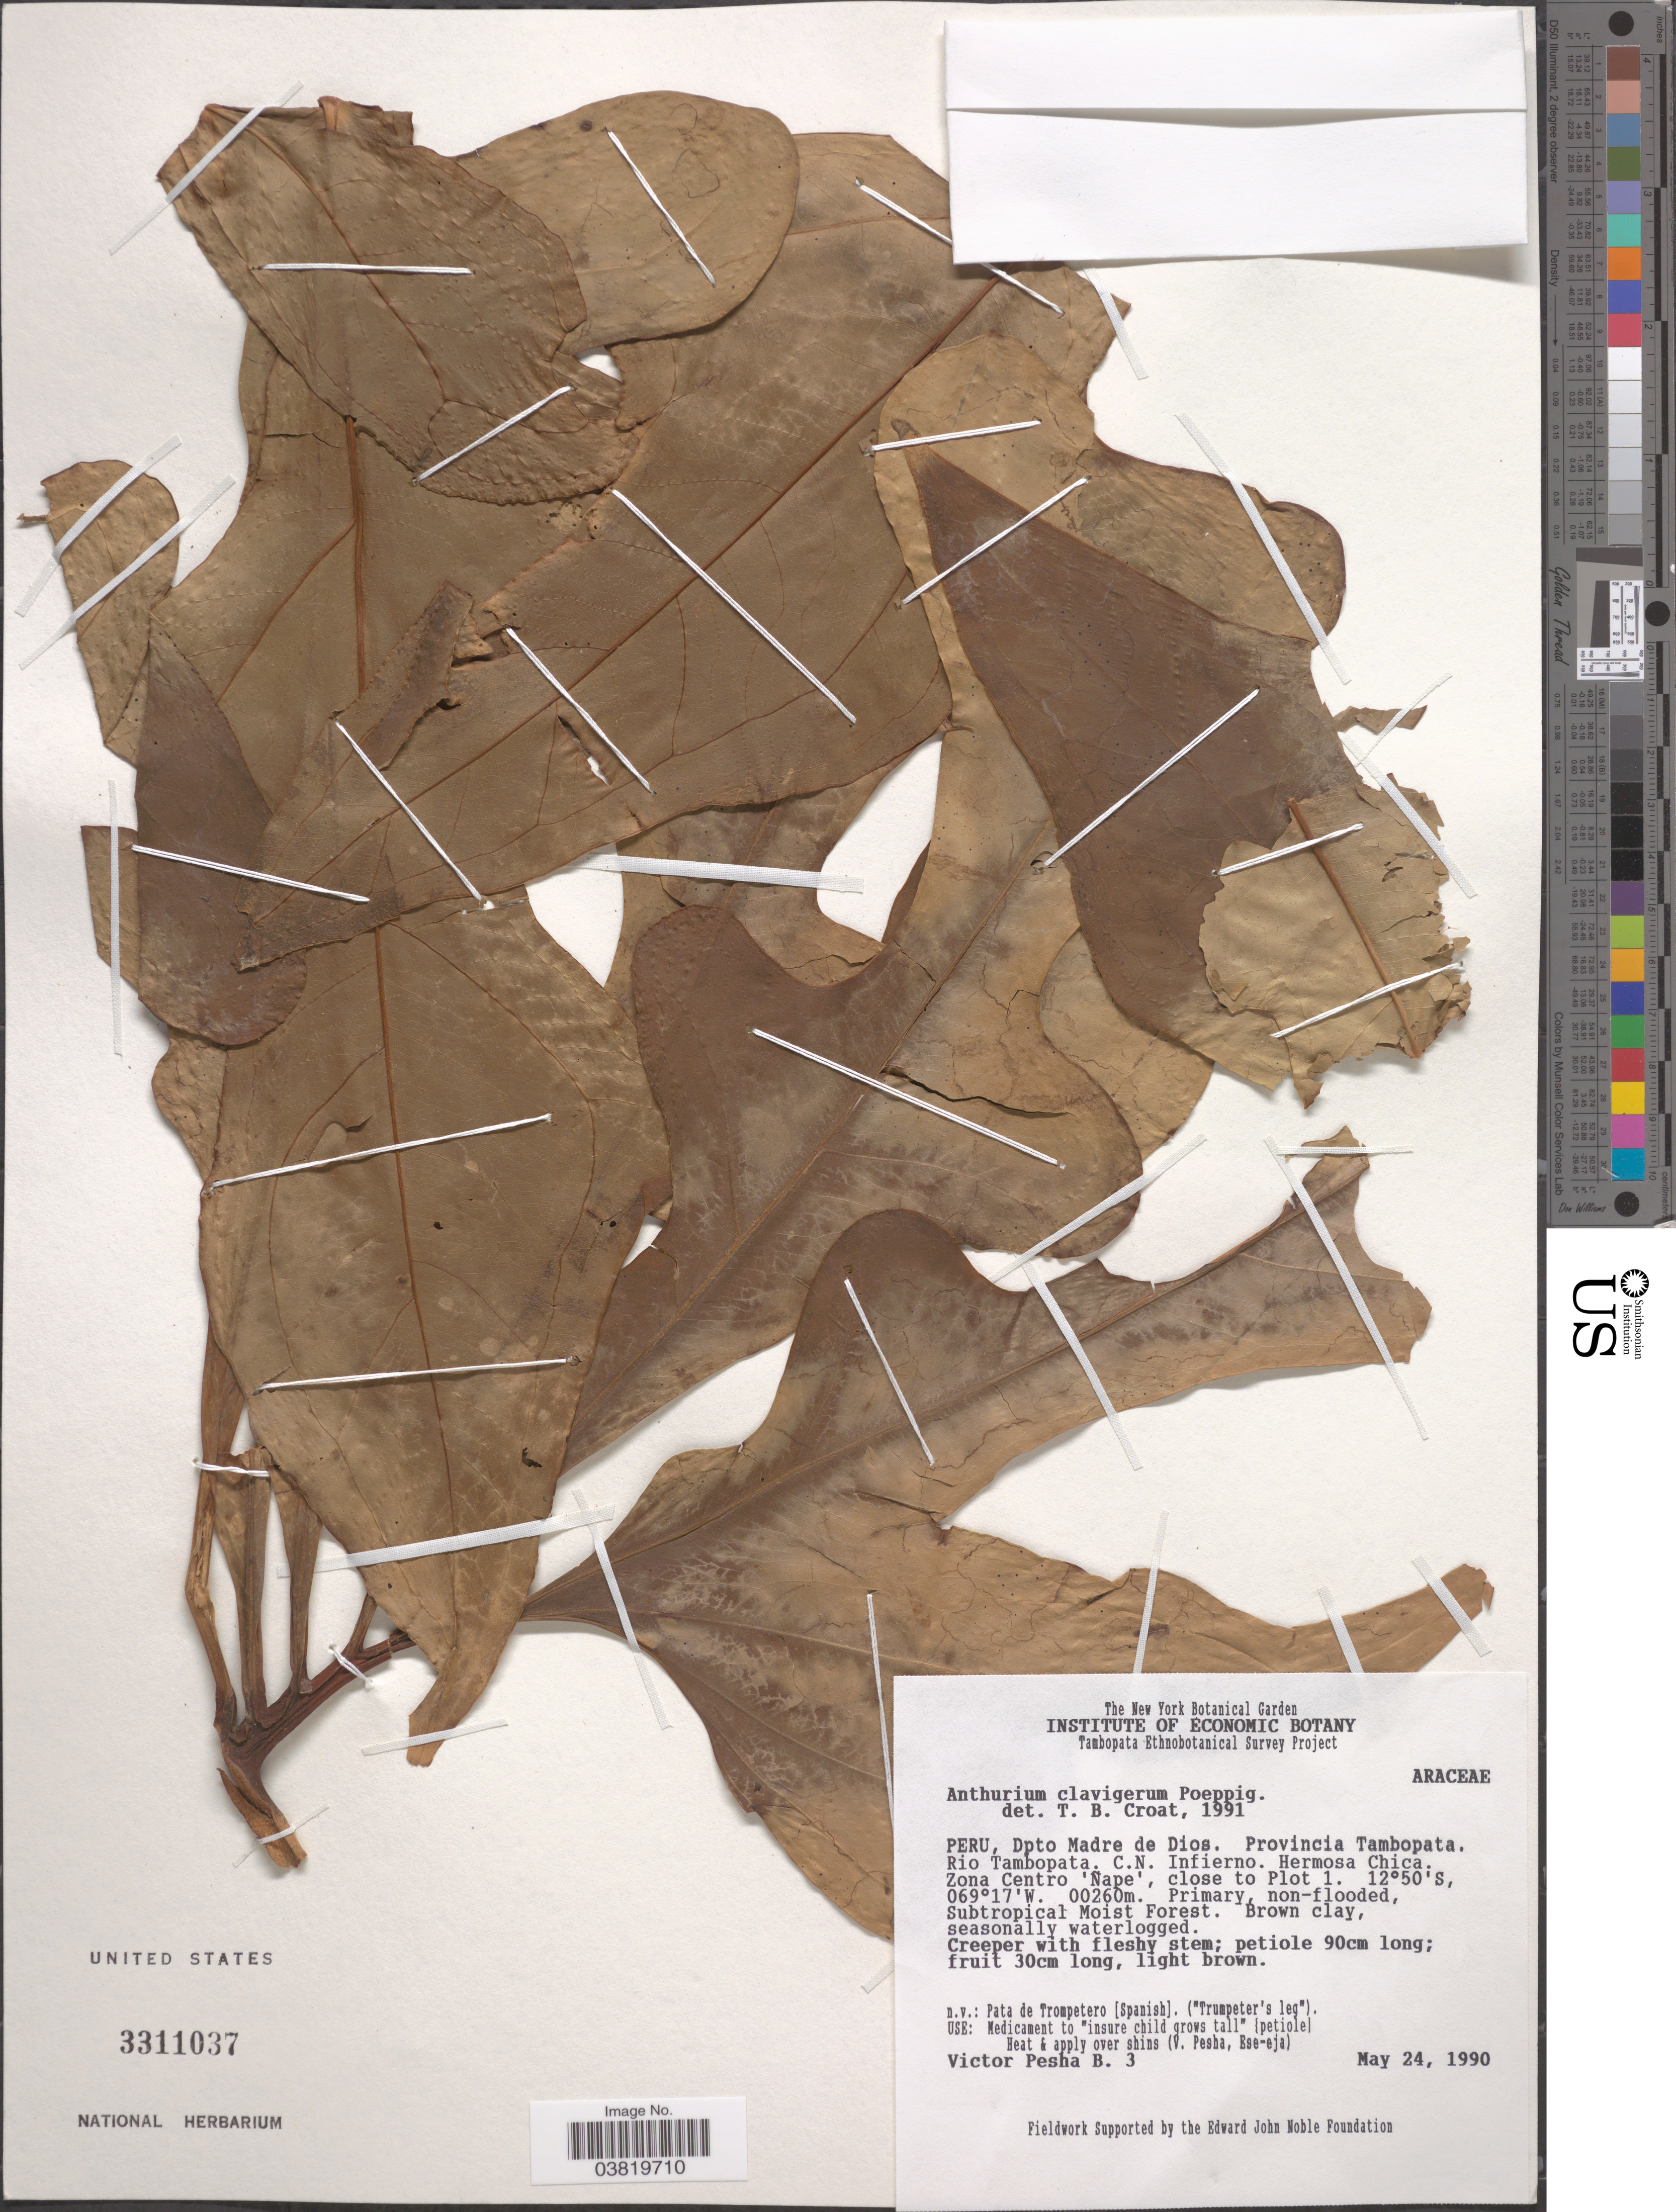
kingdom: Plantae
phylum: Tracheophyta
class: Liliopsida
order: Alismatales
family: Araceae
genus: Anthurium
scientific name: Anthurium clavigerum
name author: Poepp. & Endl.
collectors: V. Pesha B.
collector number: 3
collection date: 1990-05-24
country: Peru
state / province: Madre de Dios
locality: Dpto Madre de Dios. Provincia Tambopata. Rio Tambopata. C.N. Infierno. Hermosa Chica. Zona Centro 'Nape', close to Plot 1.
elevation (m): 260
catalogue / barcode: US 3311037